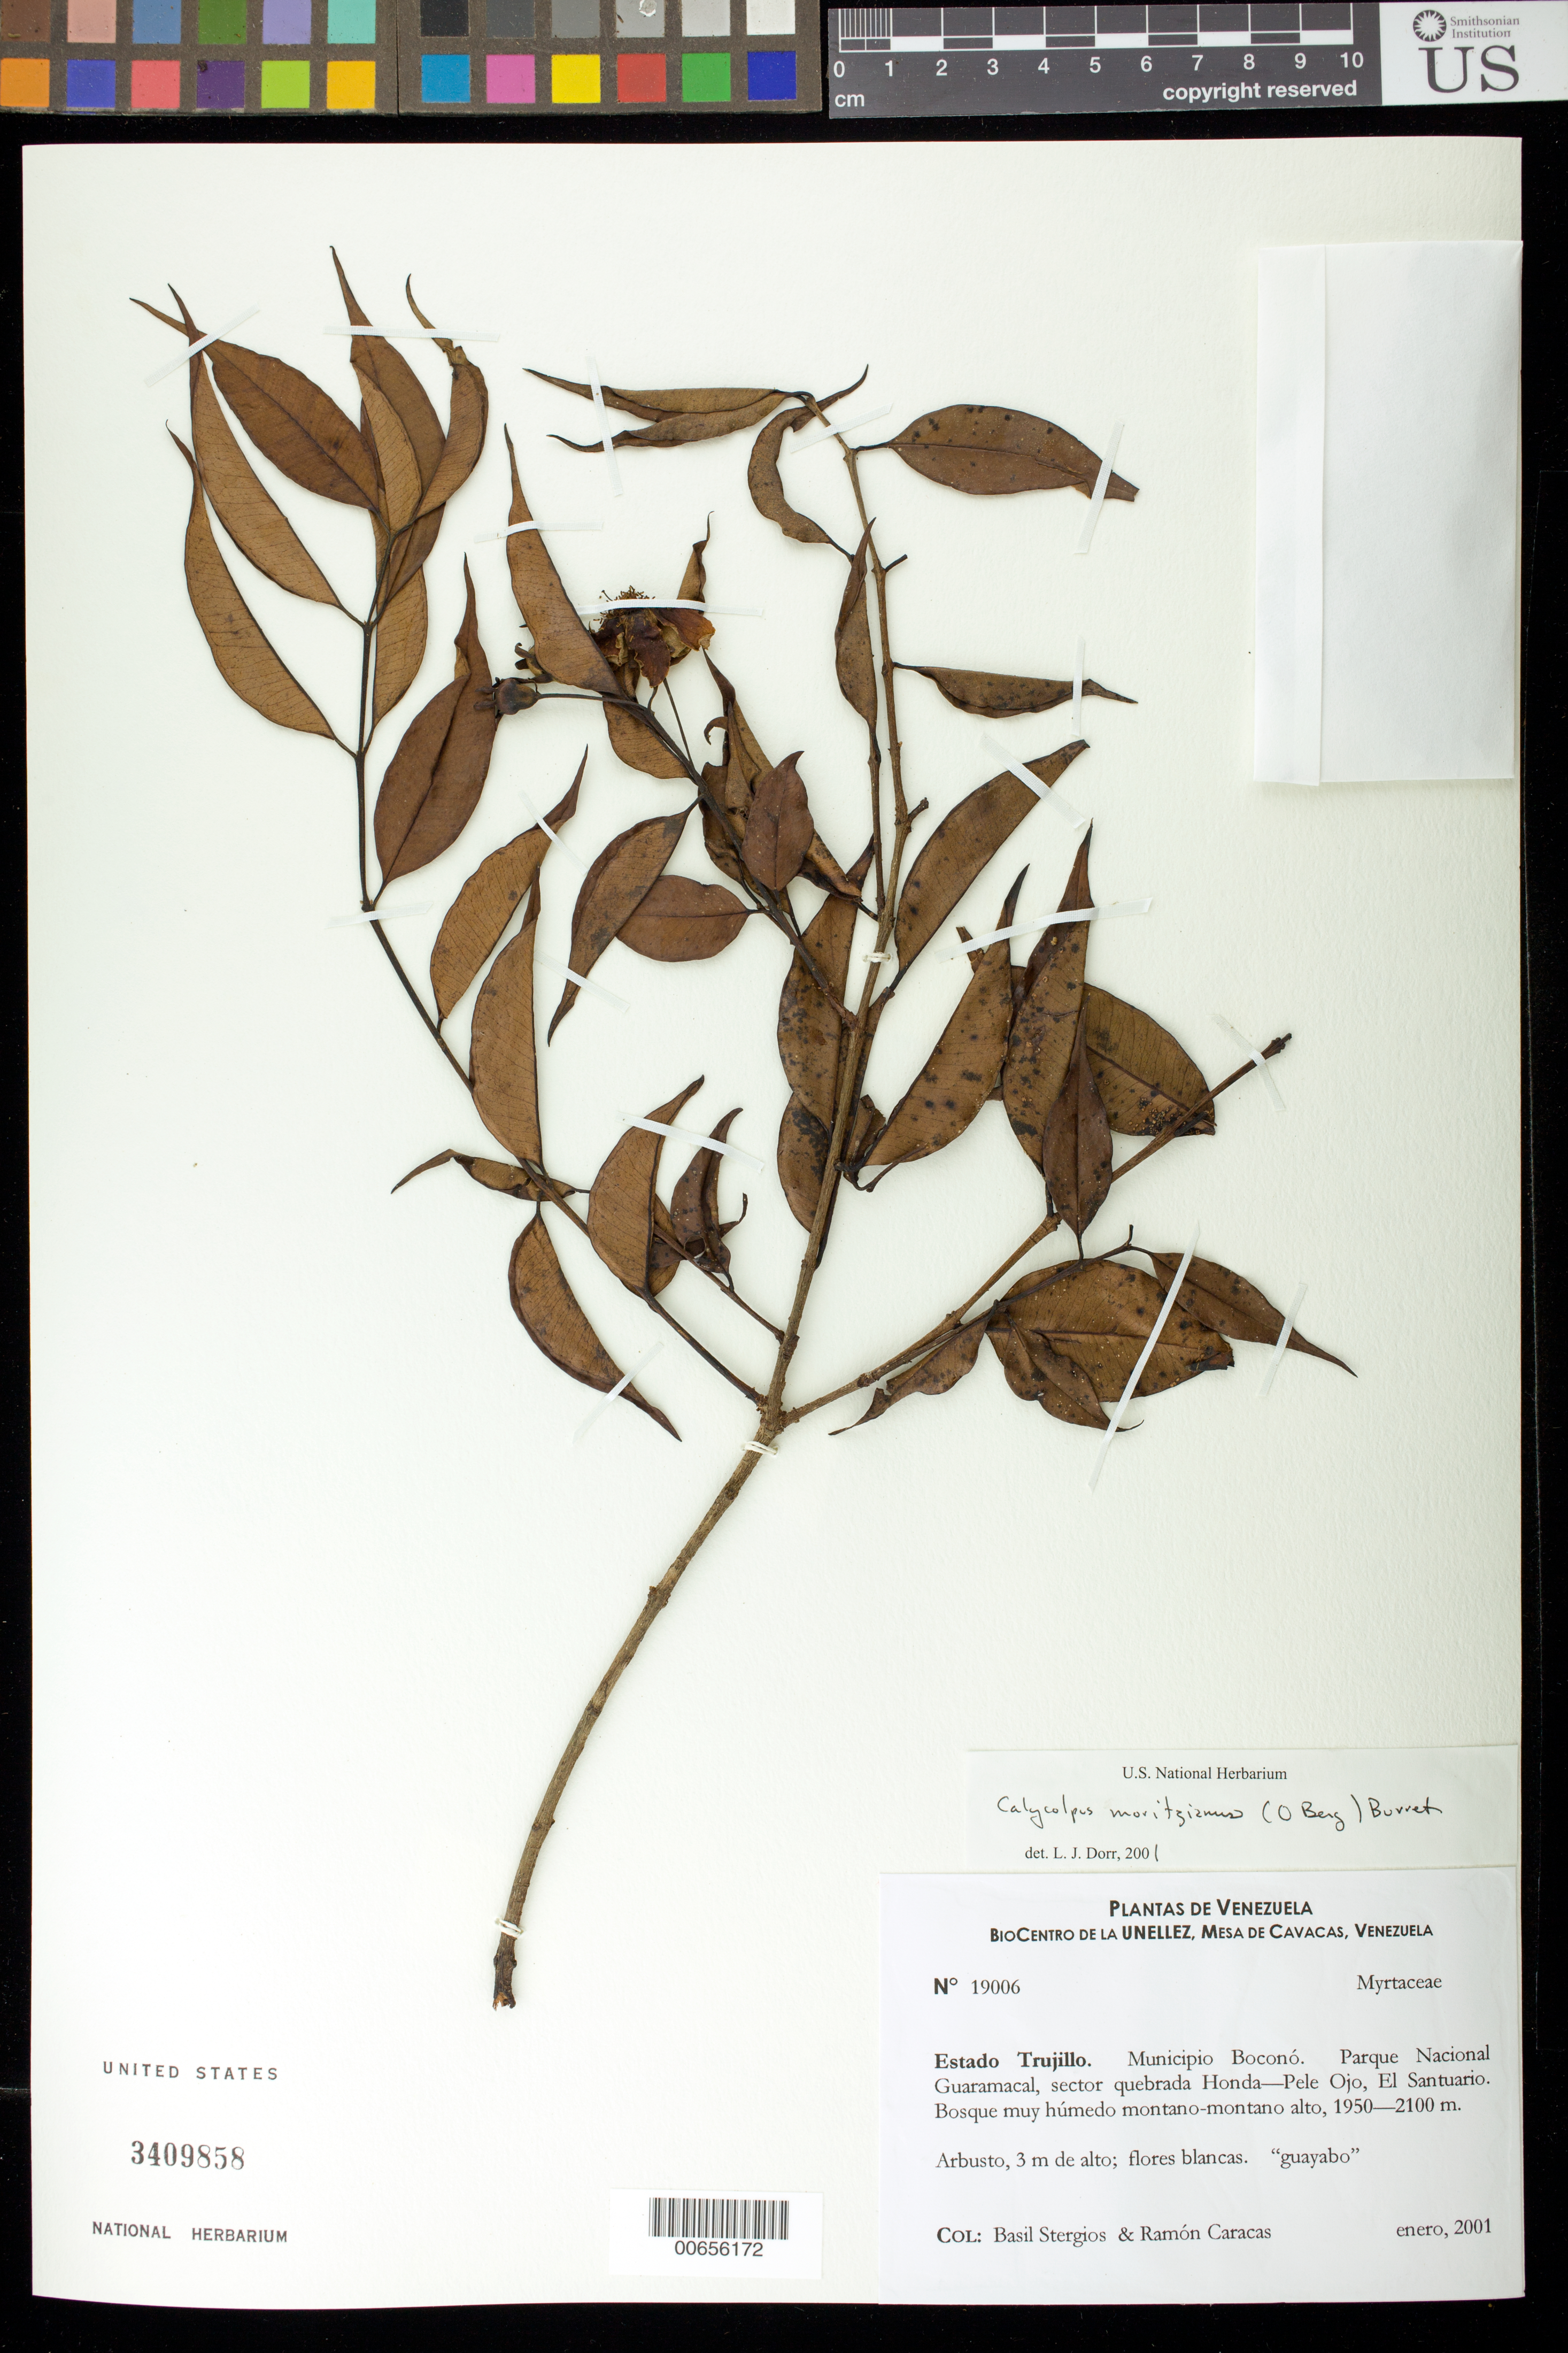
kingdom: Plantae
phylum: Tracheophyta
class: Magnoliopsida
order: Myrtales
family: Myrtaceae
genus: Calycolpus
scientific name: Calycolpus moritzianus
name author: (O. Berg) Burret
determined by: Dorr, L. J., (BOT), Smithsonian Institution - National Museum of Natural History (UNITED STATES)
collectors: B. G. Stergios & R. Caracas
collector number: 19006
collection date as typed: Jan 2001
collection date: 2001-01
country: Venezuela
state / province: Trujillo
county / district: Boconó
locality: Parque Nacional Guaramacal, sector quebrada Honda-Pele Ojo, El Santuario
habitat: Bosque muy húmedo montano-montano alto.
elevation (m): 1950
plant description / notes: Common name: Guayabo; PORT, SEL, US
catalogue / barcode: US 3409858